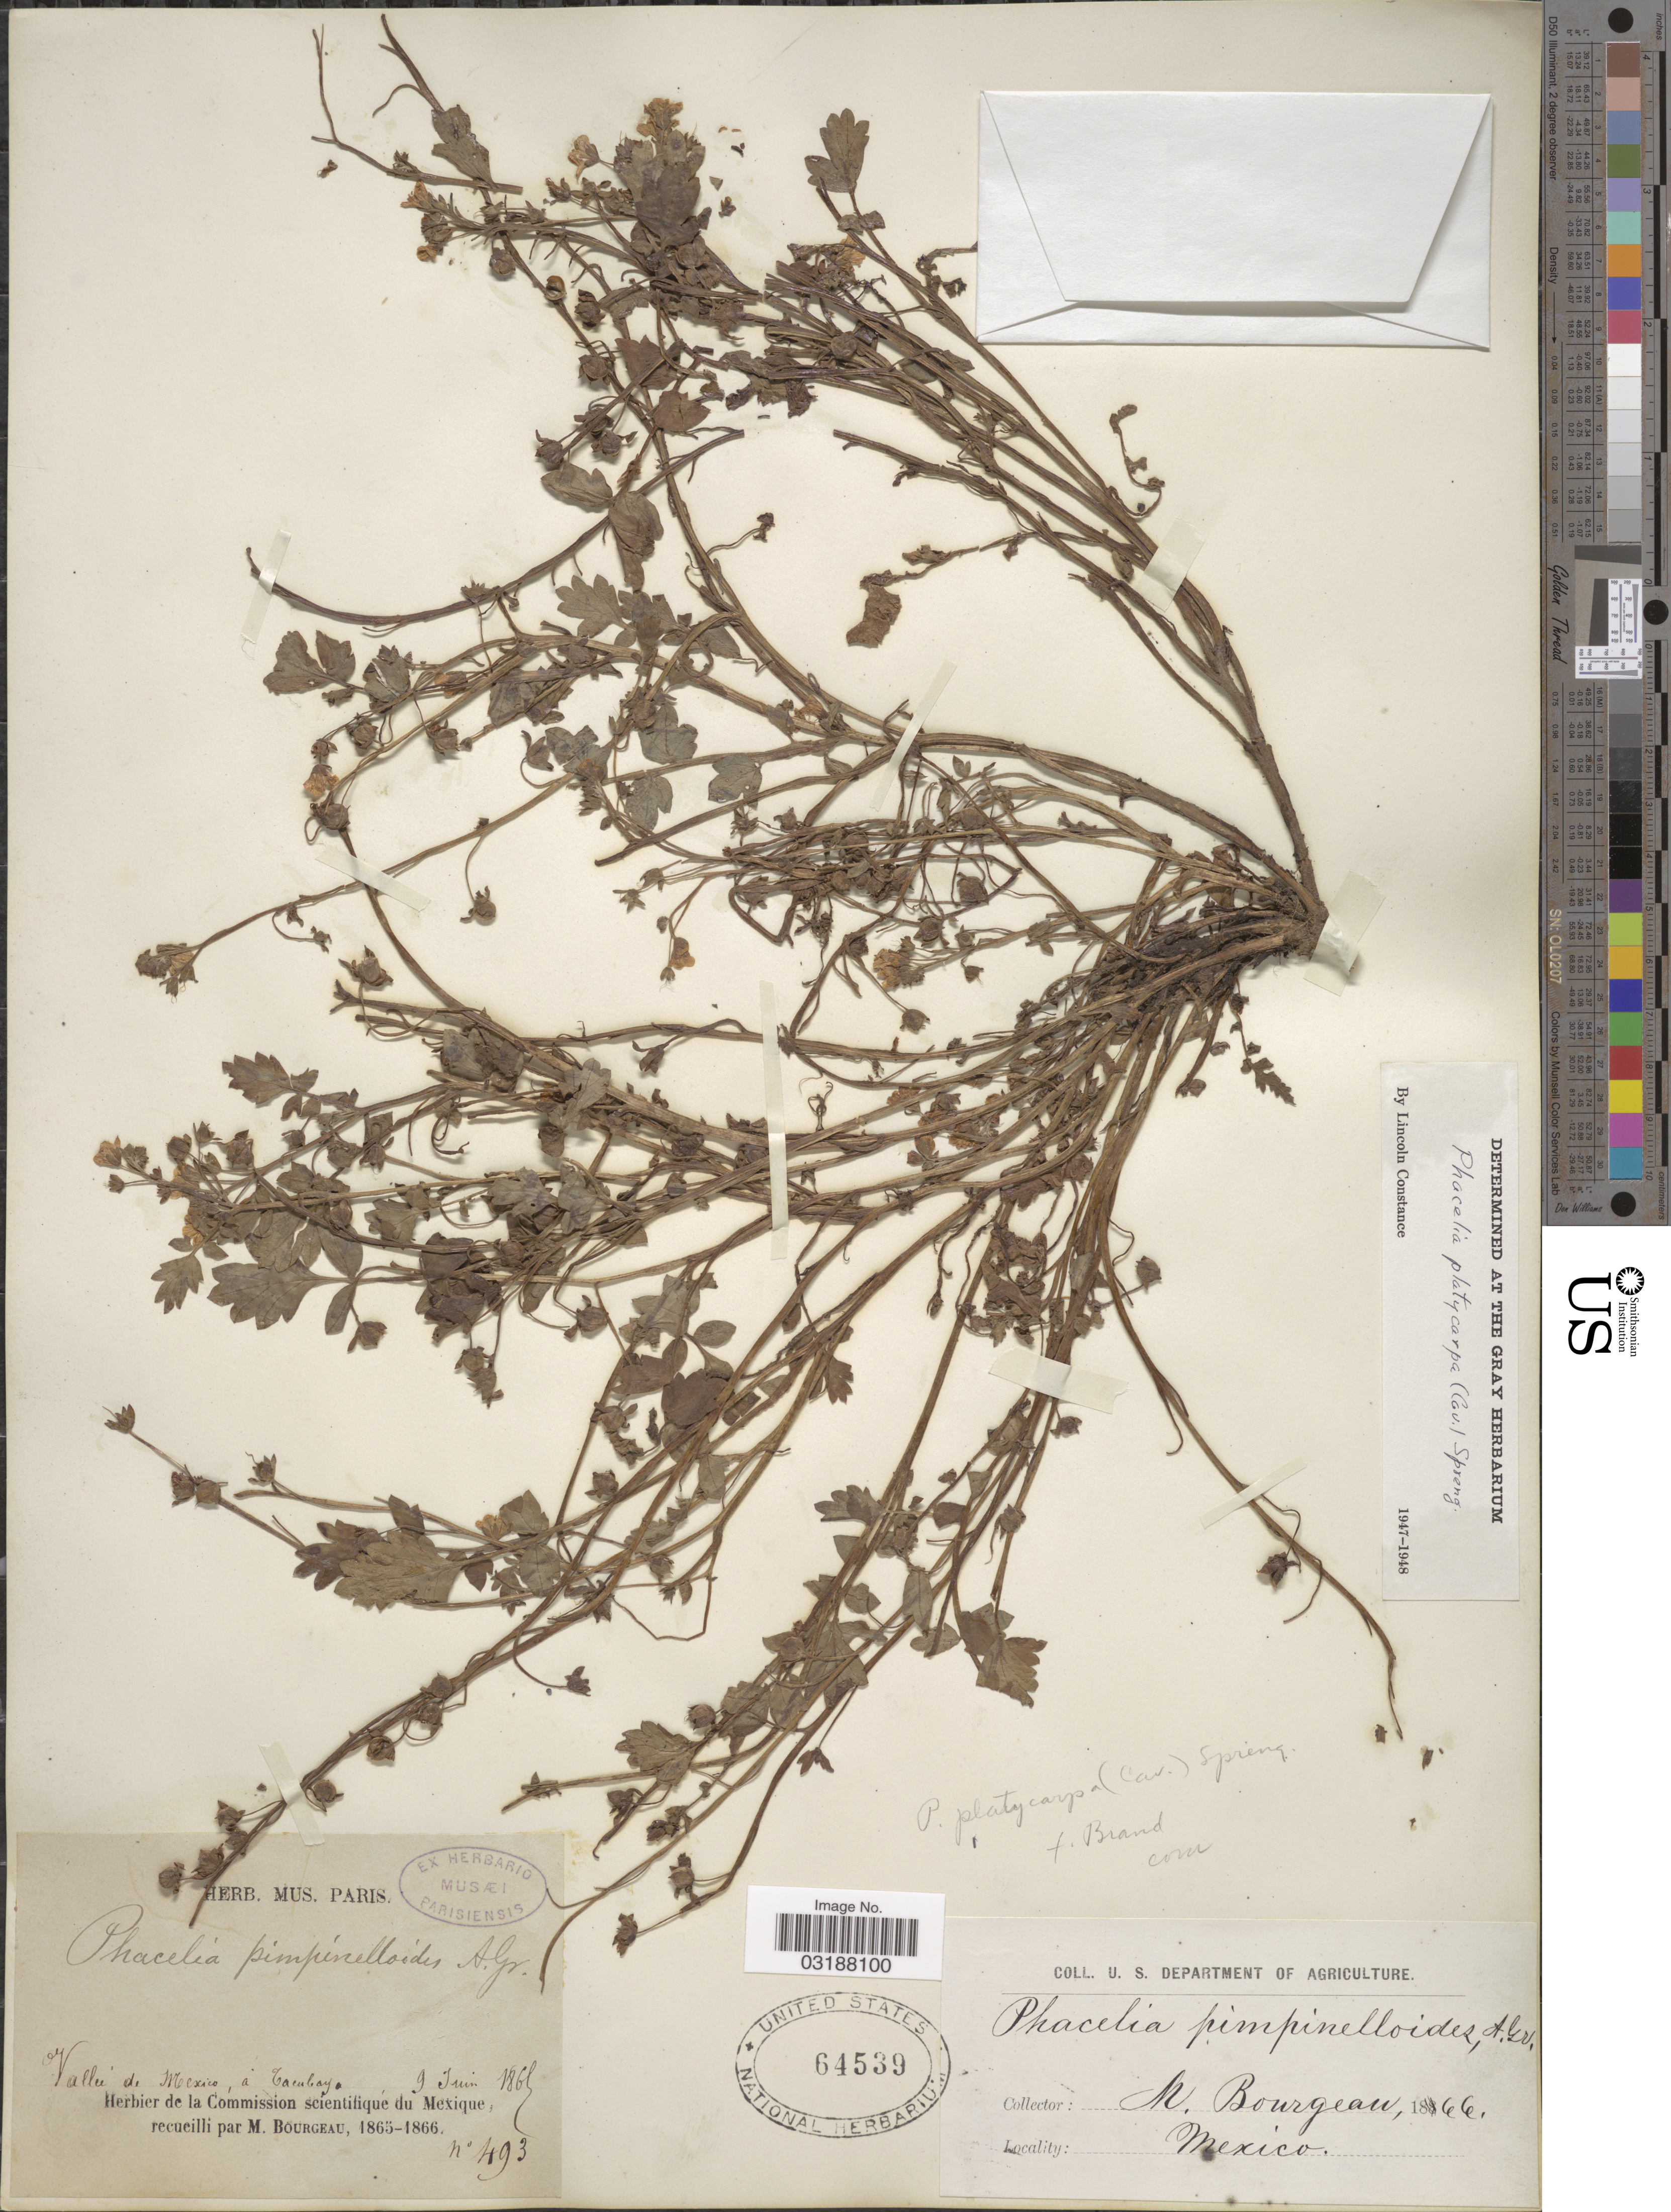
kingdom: Plantae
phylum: Tracheophyta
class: Magnoliopsida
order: Boraginales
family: Hydrophyllaceae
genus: Phacelia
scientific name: Phacelia platycarpa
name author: (Cav.) Spreng.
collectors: M. Bourgeau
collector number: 493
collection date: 1866-06-09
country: Mexico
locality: Vallée de Mexico, a Tacubaya.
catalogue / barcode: US 64539